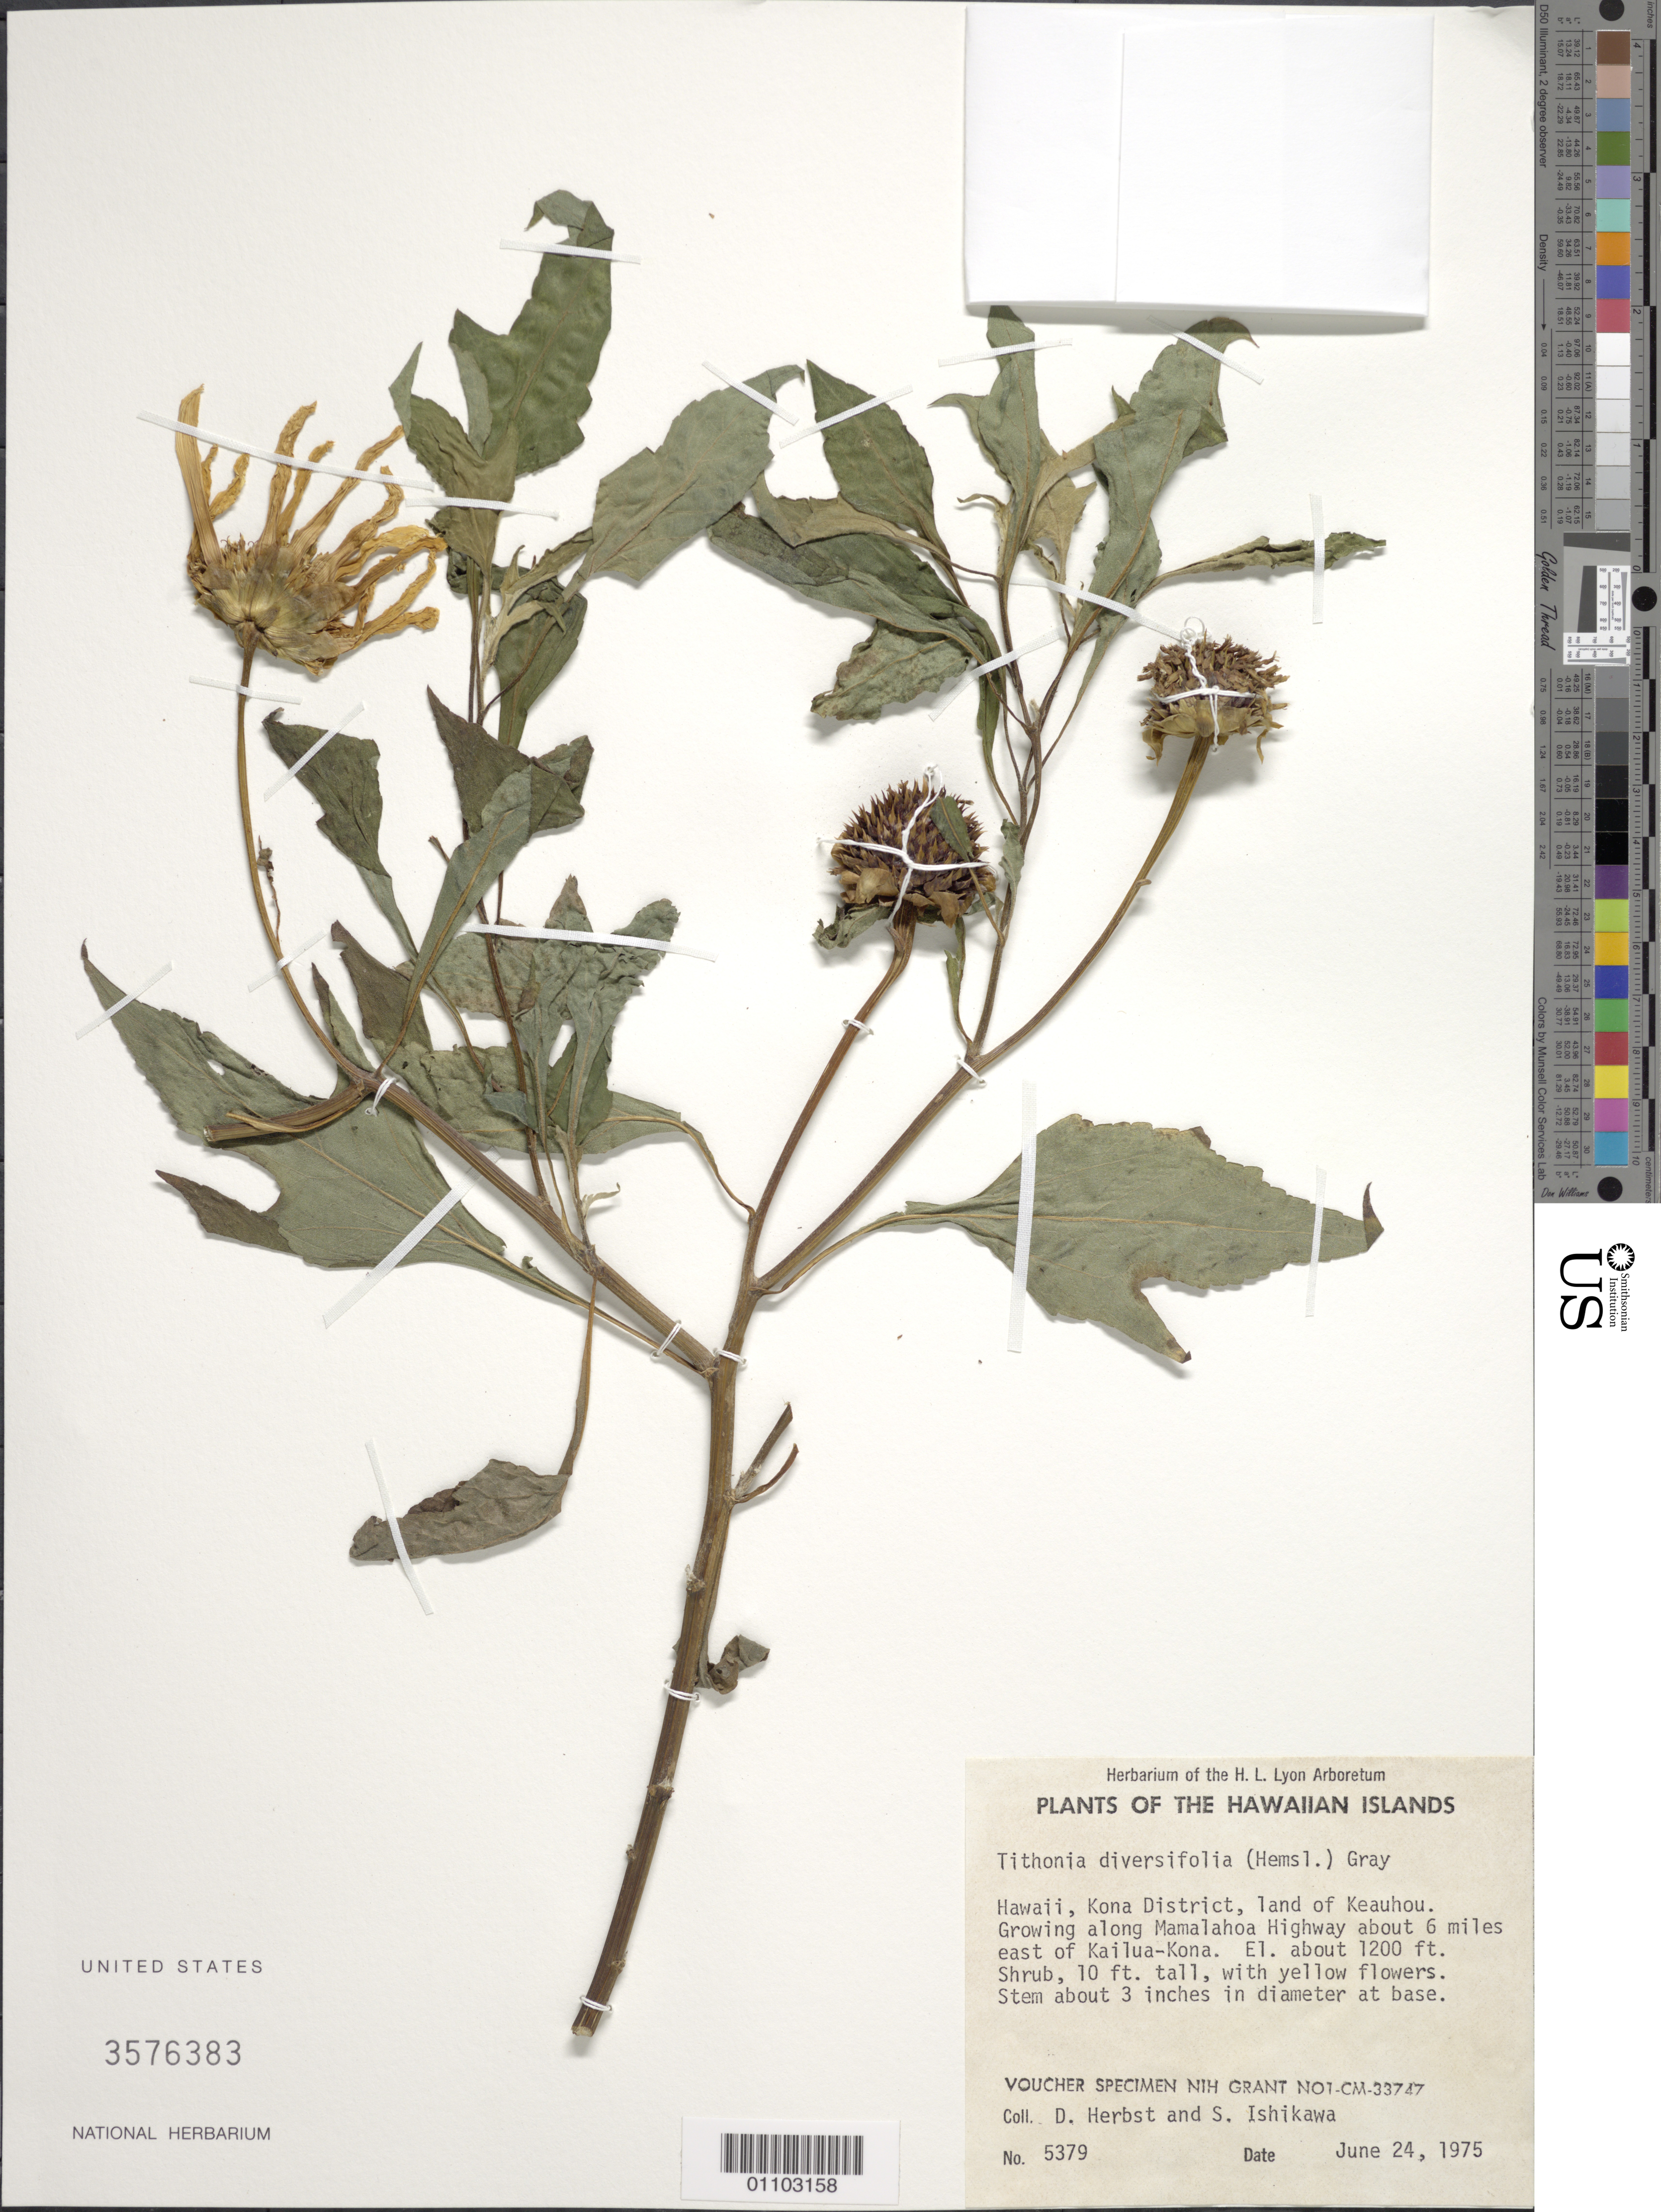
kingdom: Plantae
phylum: Tracheophyta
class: Magnoliopsida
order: Asterales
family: Asteraceae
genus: Tithonia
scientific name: Tithonia diversifolia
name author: (Hemsl.) A. Gray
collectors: D. R. Herbst & S. Ishikawa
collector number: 5379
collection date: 1975-06-24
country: United States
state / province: Hawaii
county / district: Hawaii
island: Hawaii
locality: Kona District, land of Keauhou, along Mamalahoa Highway about 6 miles east of Kailua- Kona.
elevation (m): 366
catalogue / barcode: US 3576383